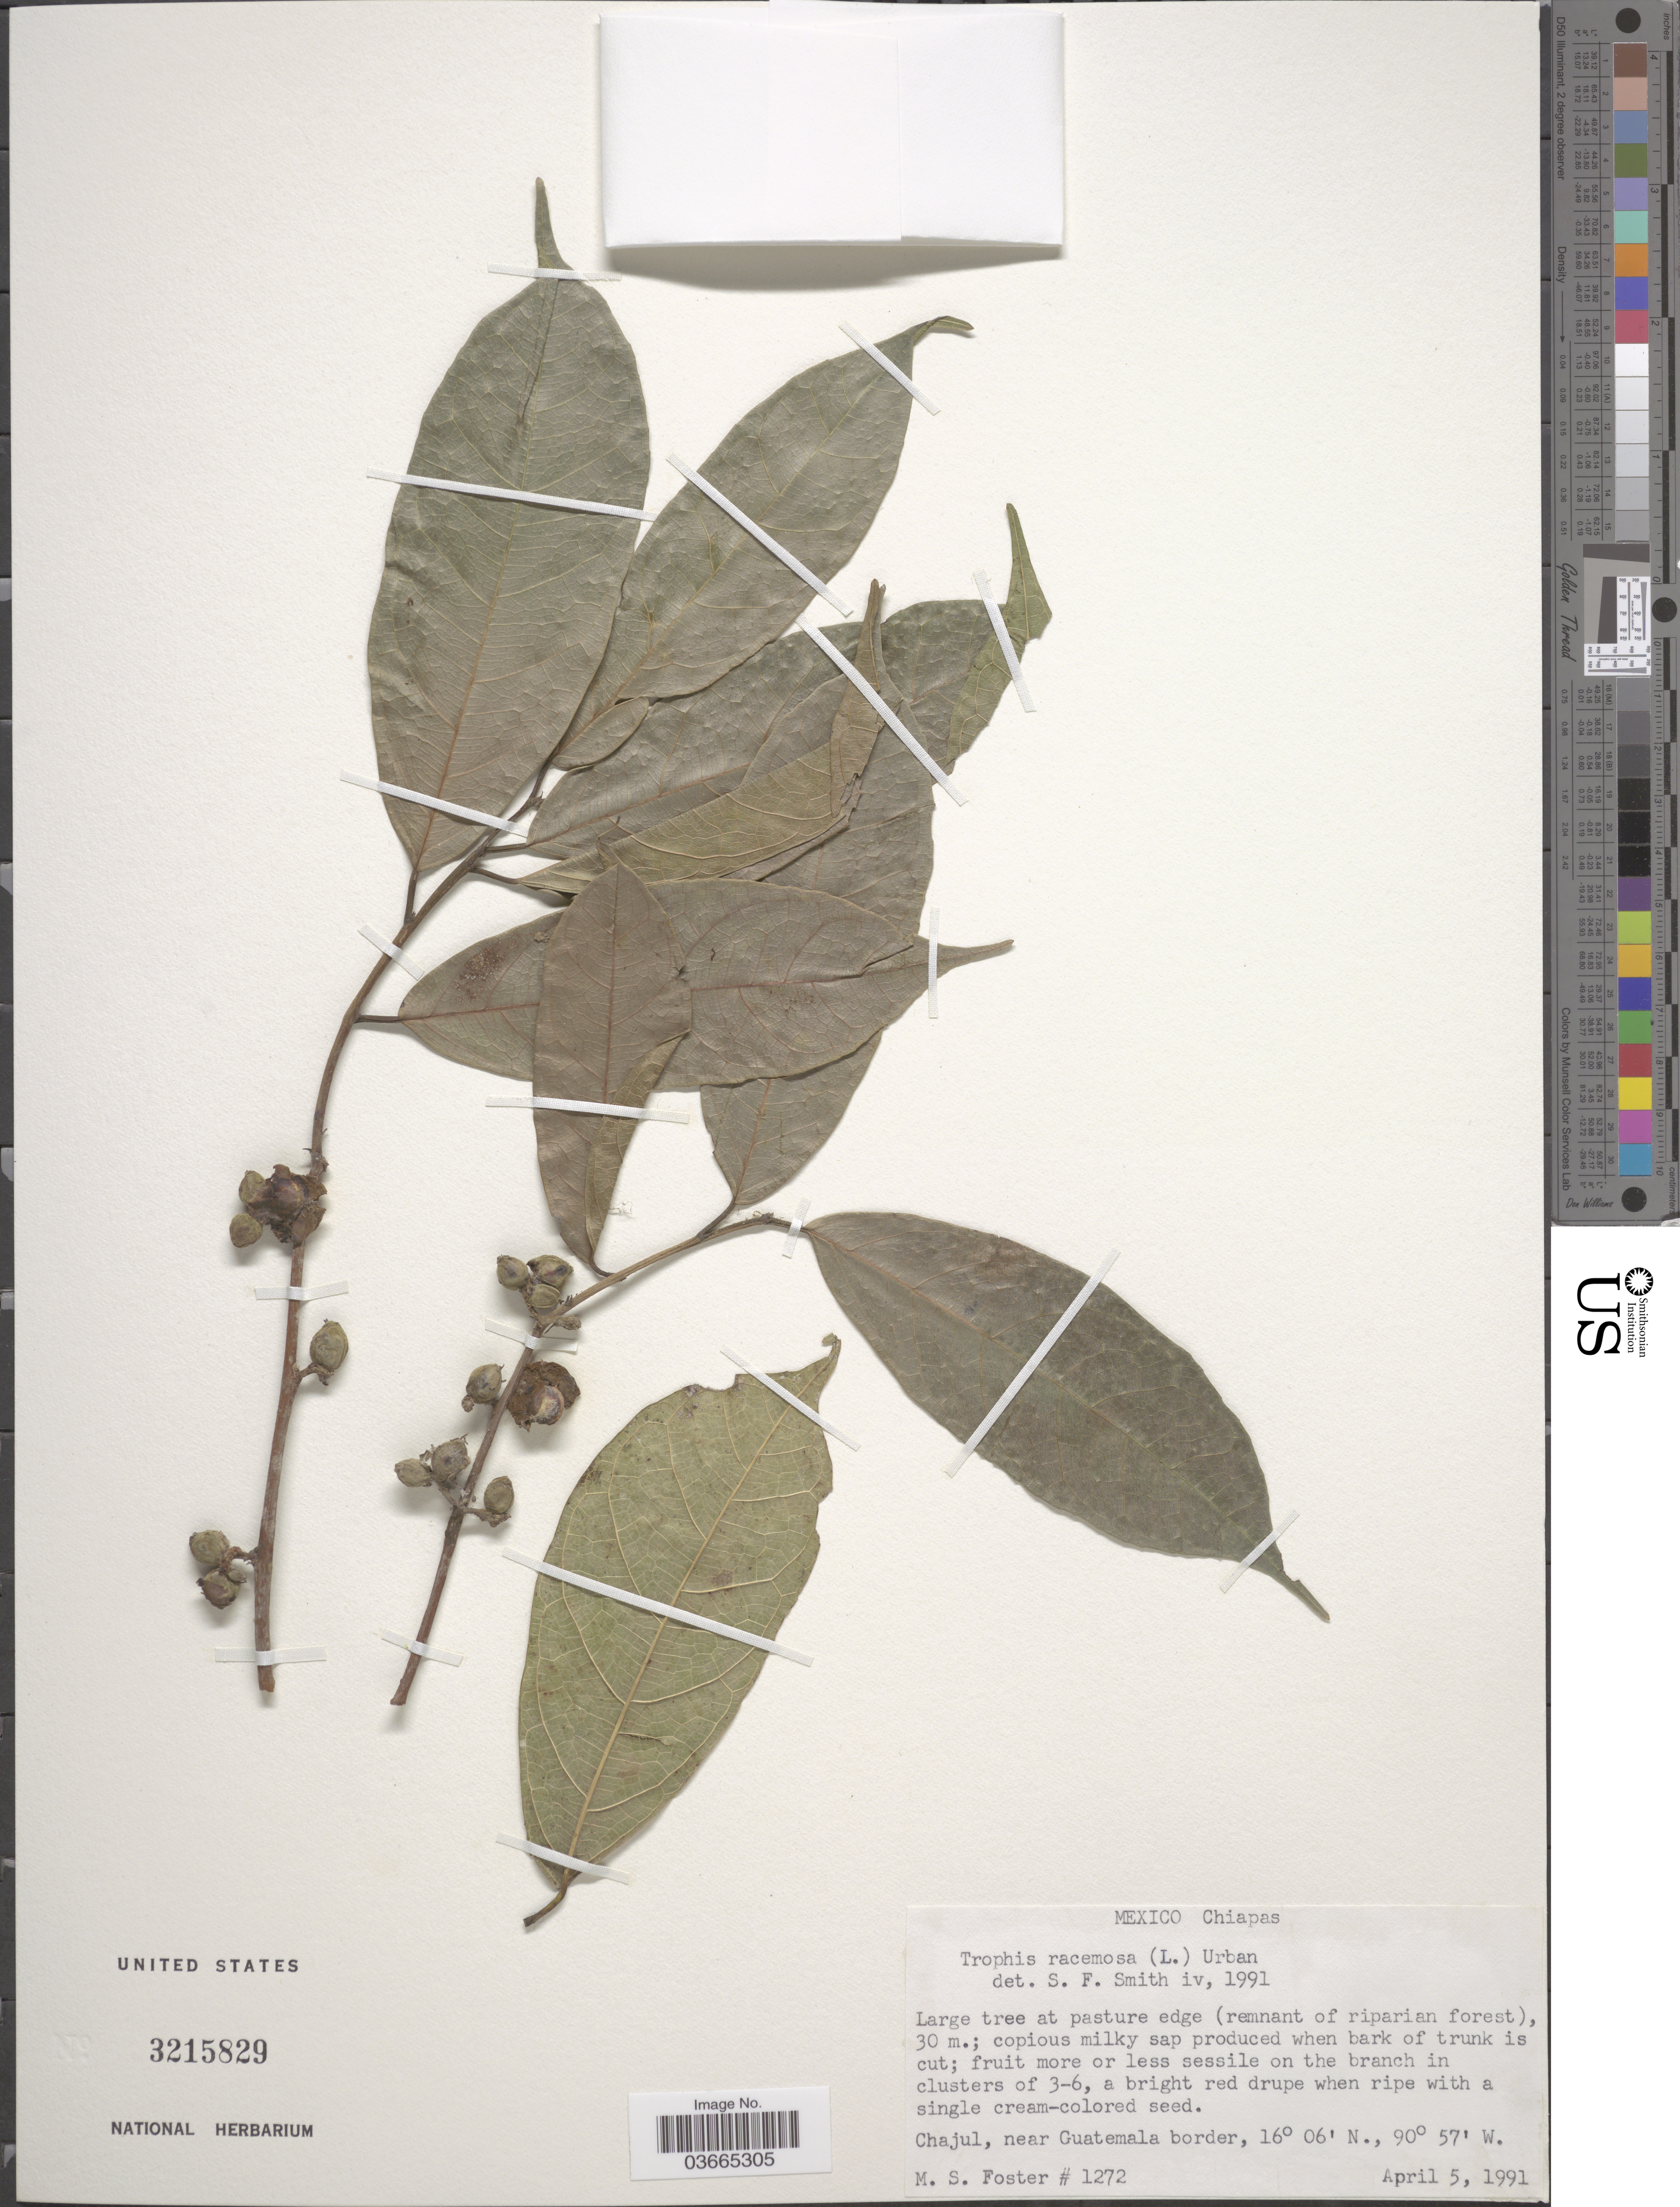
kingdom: Plantae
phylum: Tracheophyta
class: Magnoliopsida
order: Rosales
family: Moraceae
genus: Trophis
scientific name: Trophis racemosa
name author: (L.) Urb.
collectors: M. Foster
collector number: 1272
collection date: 1991-04-05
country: Mexico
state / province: Chiapas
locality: Chajul, near Guatemala border.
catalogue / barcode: US 3215829